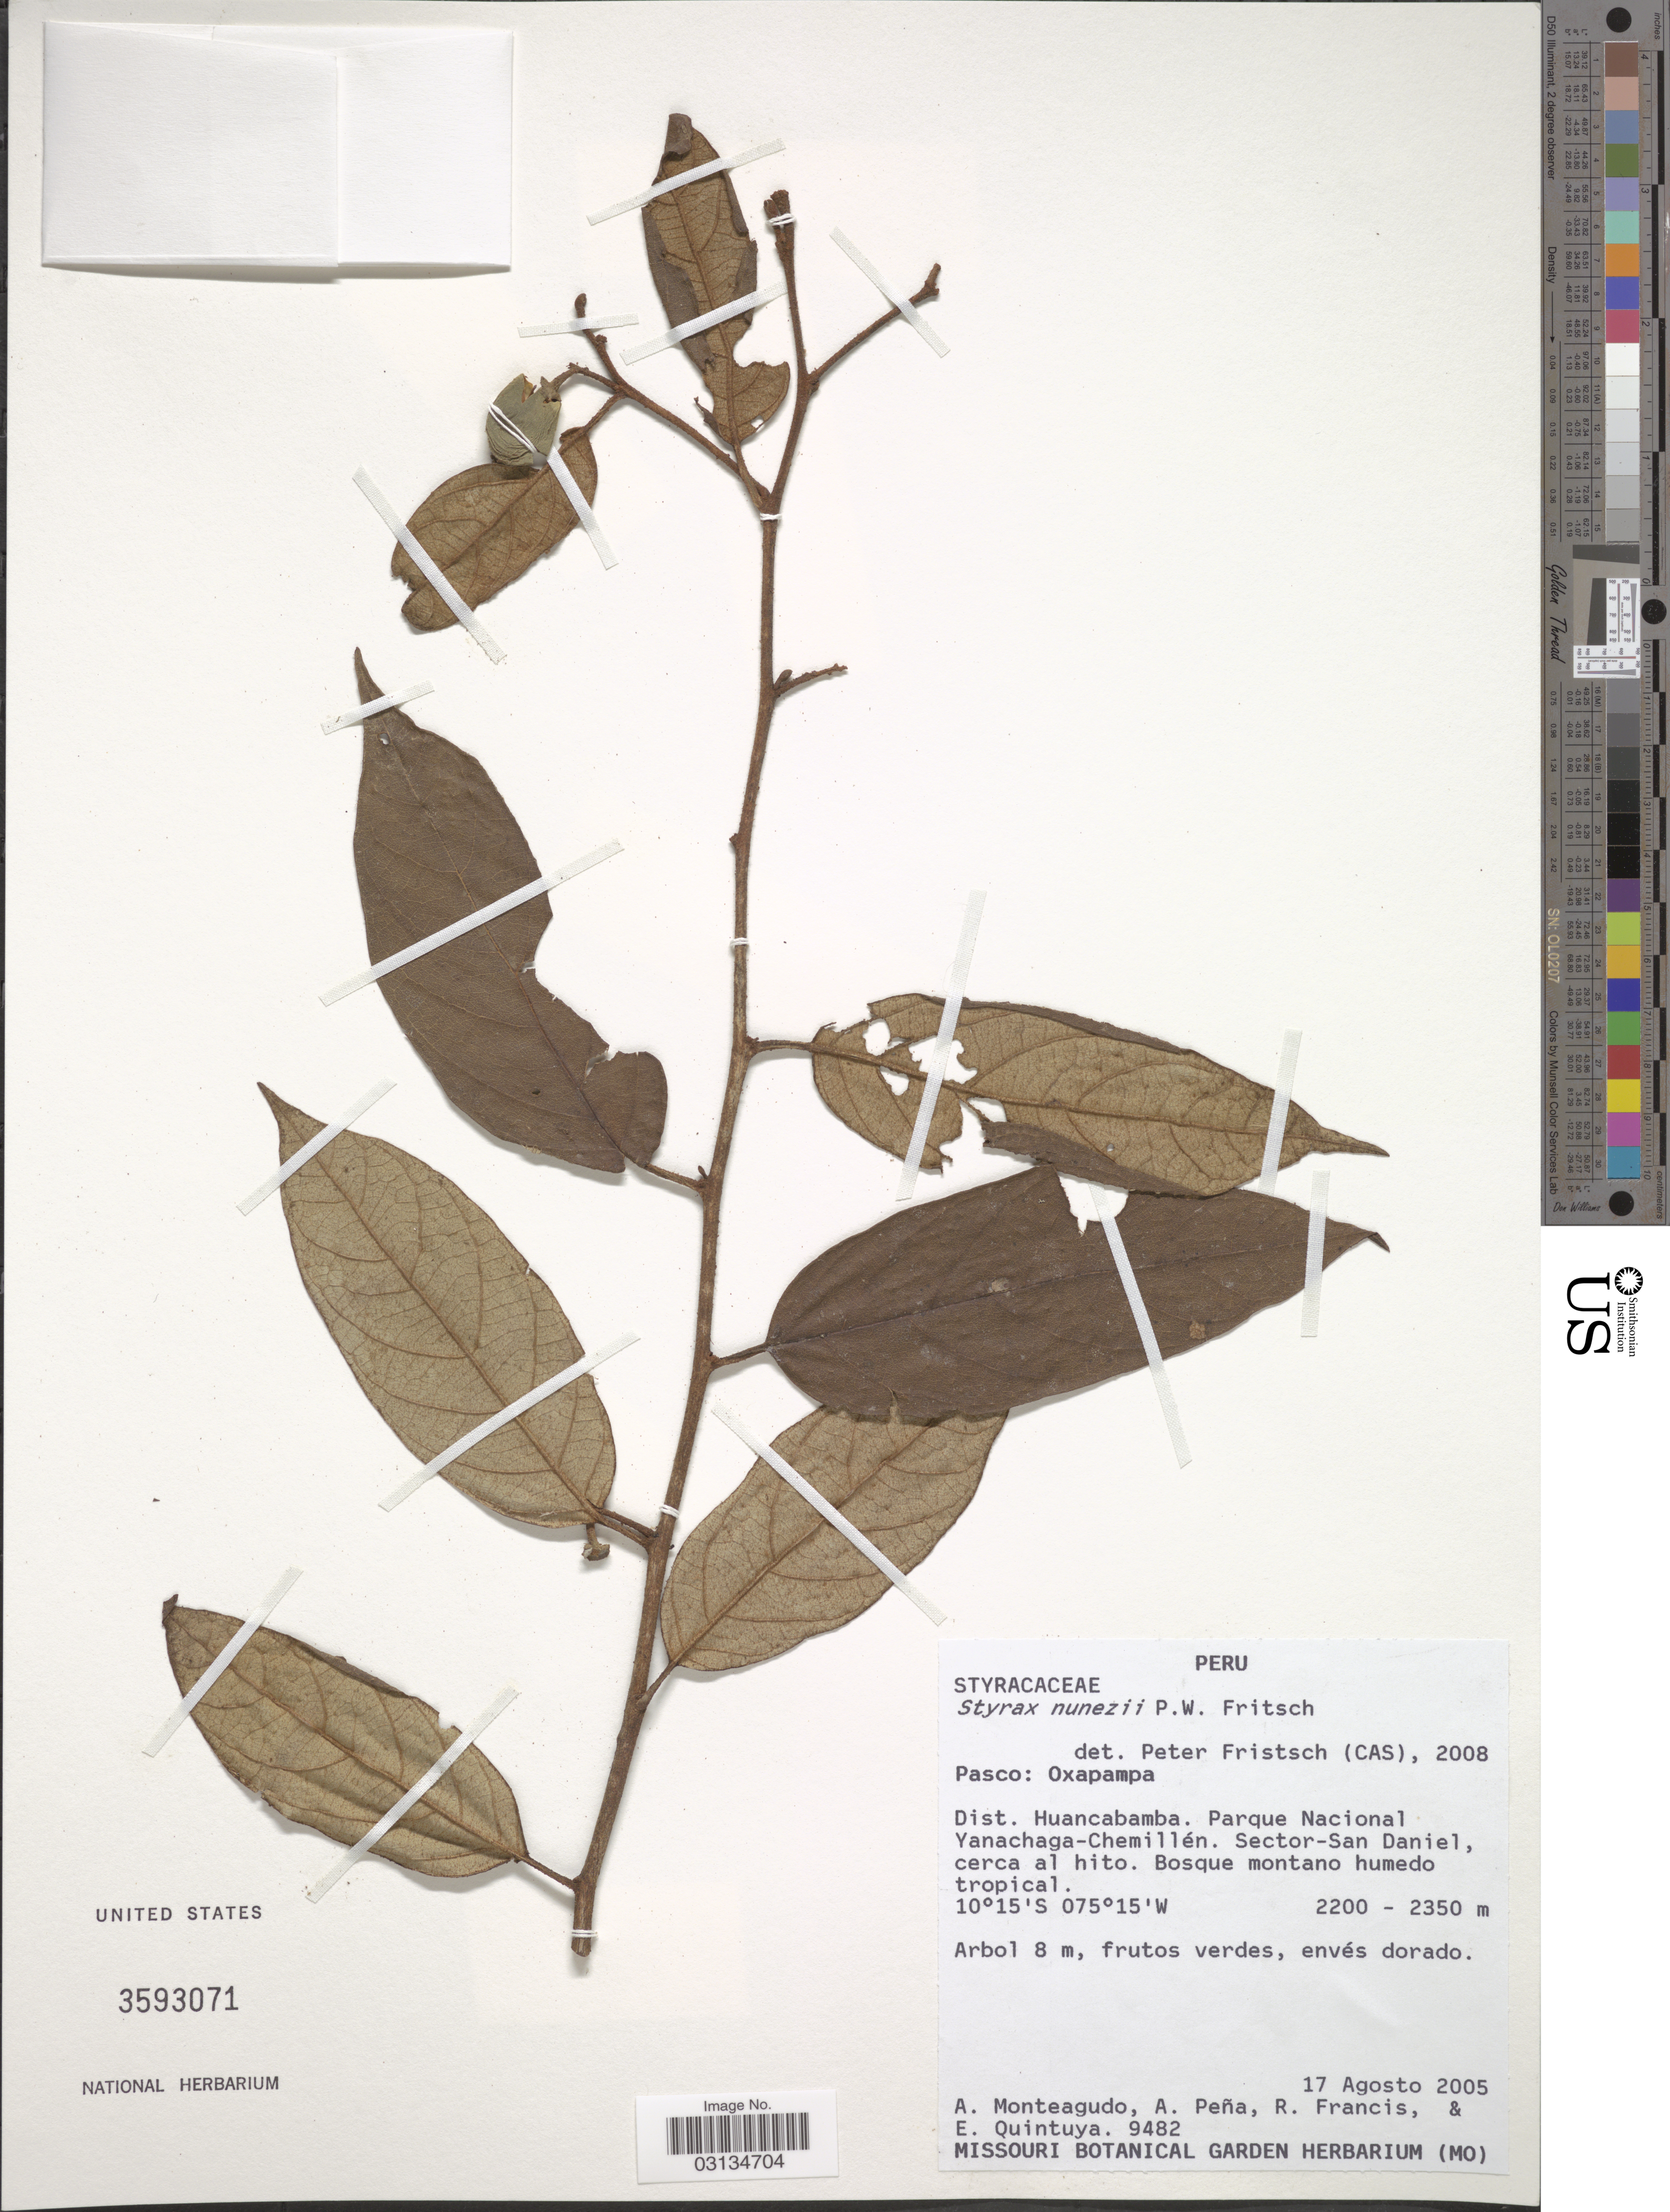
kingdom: Plantae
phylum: Tracheophyta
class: Magnoliopsida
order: Ericales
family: Styracaceae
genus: Styrax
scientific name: Styrax nunezii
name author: P.W. Fritsch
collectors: A. Monteagudo, A. Peña, R. Francis & E. Quintuya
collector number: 9482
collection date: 2005-08-17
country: Peru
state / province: Pasco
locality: Oxapampa. Dist. Huancabamba. Parque Nacional Yanachaga-Chemillén. Sector-San Daniel, cerca al hito.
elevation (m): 2200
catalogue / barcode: US 3593071